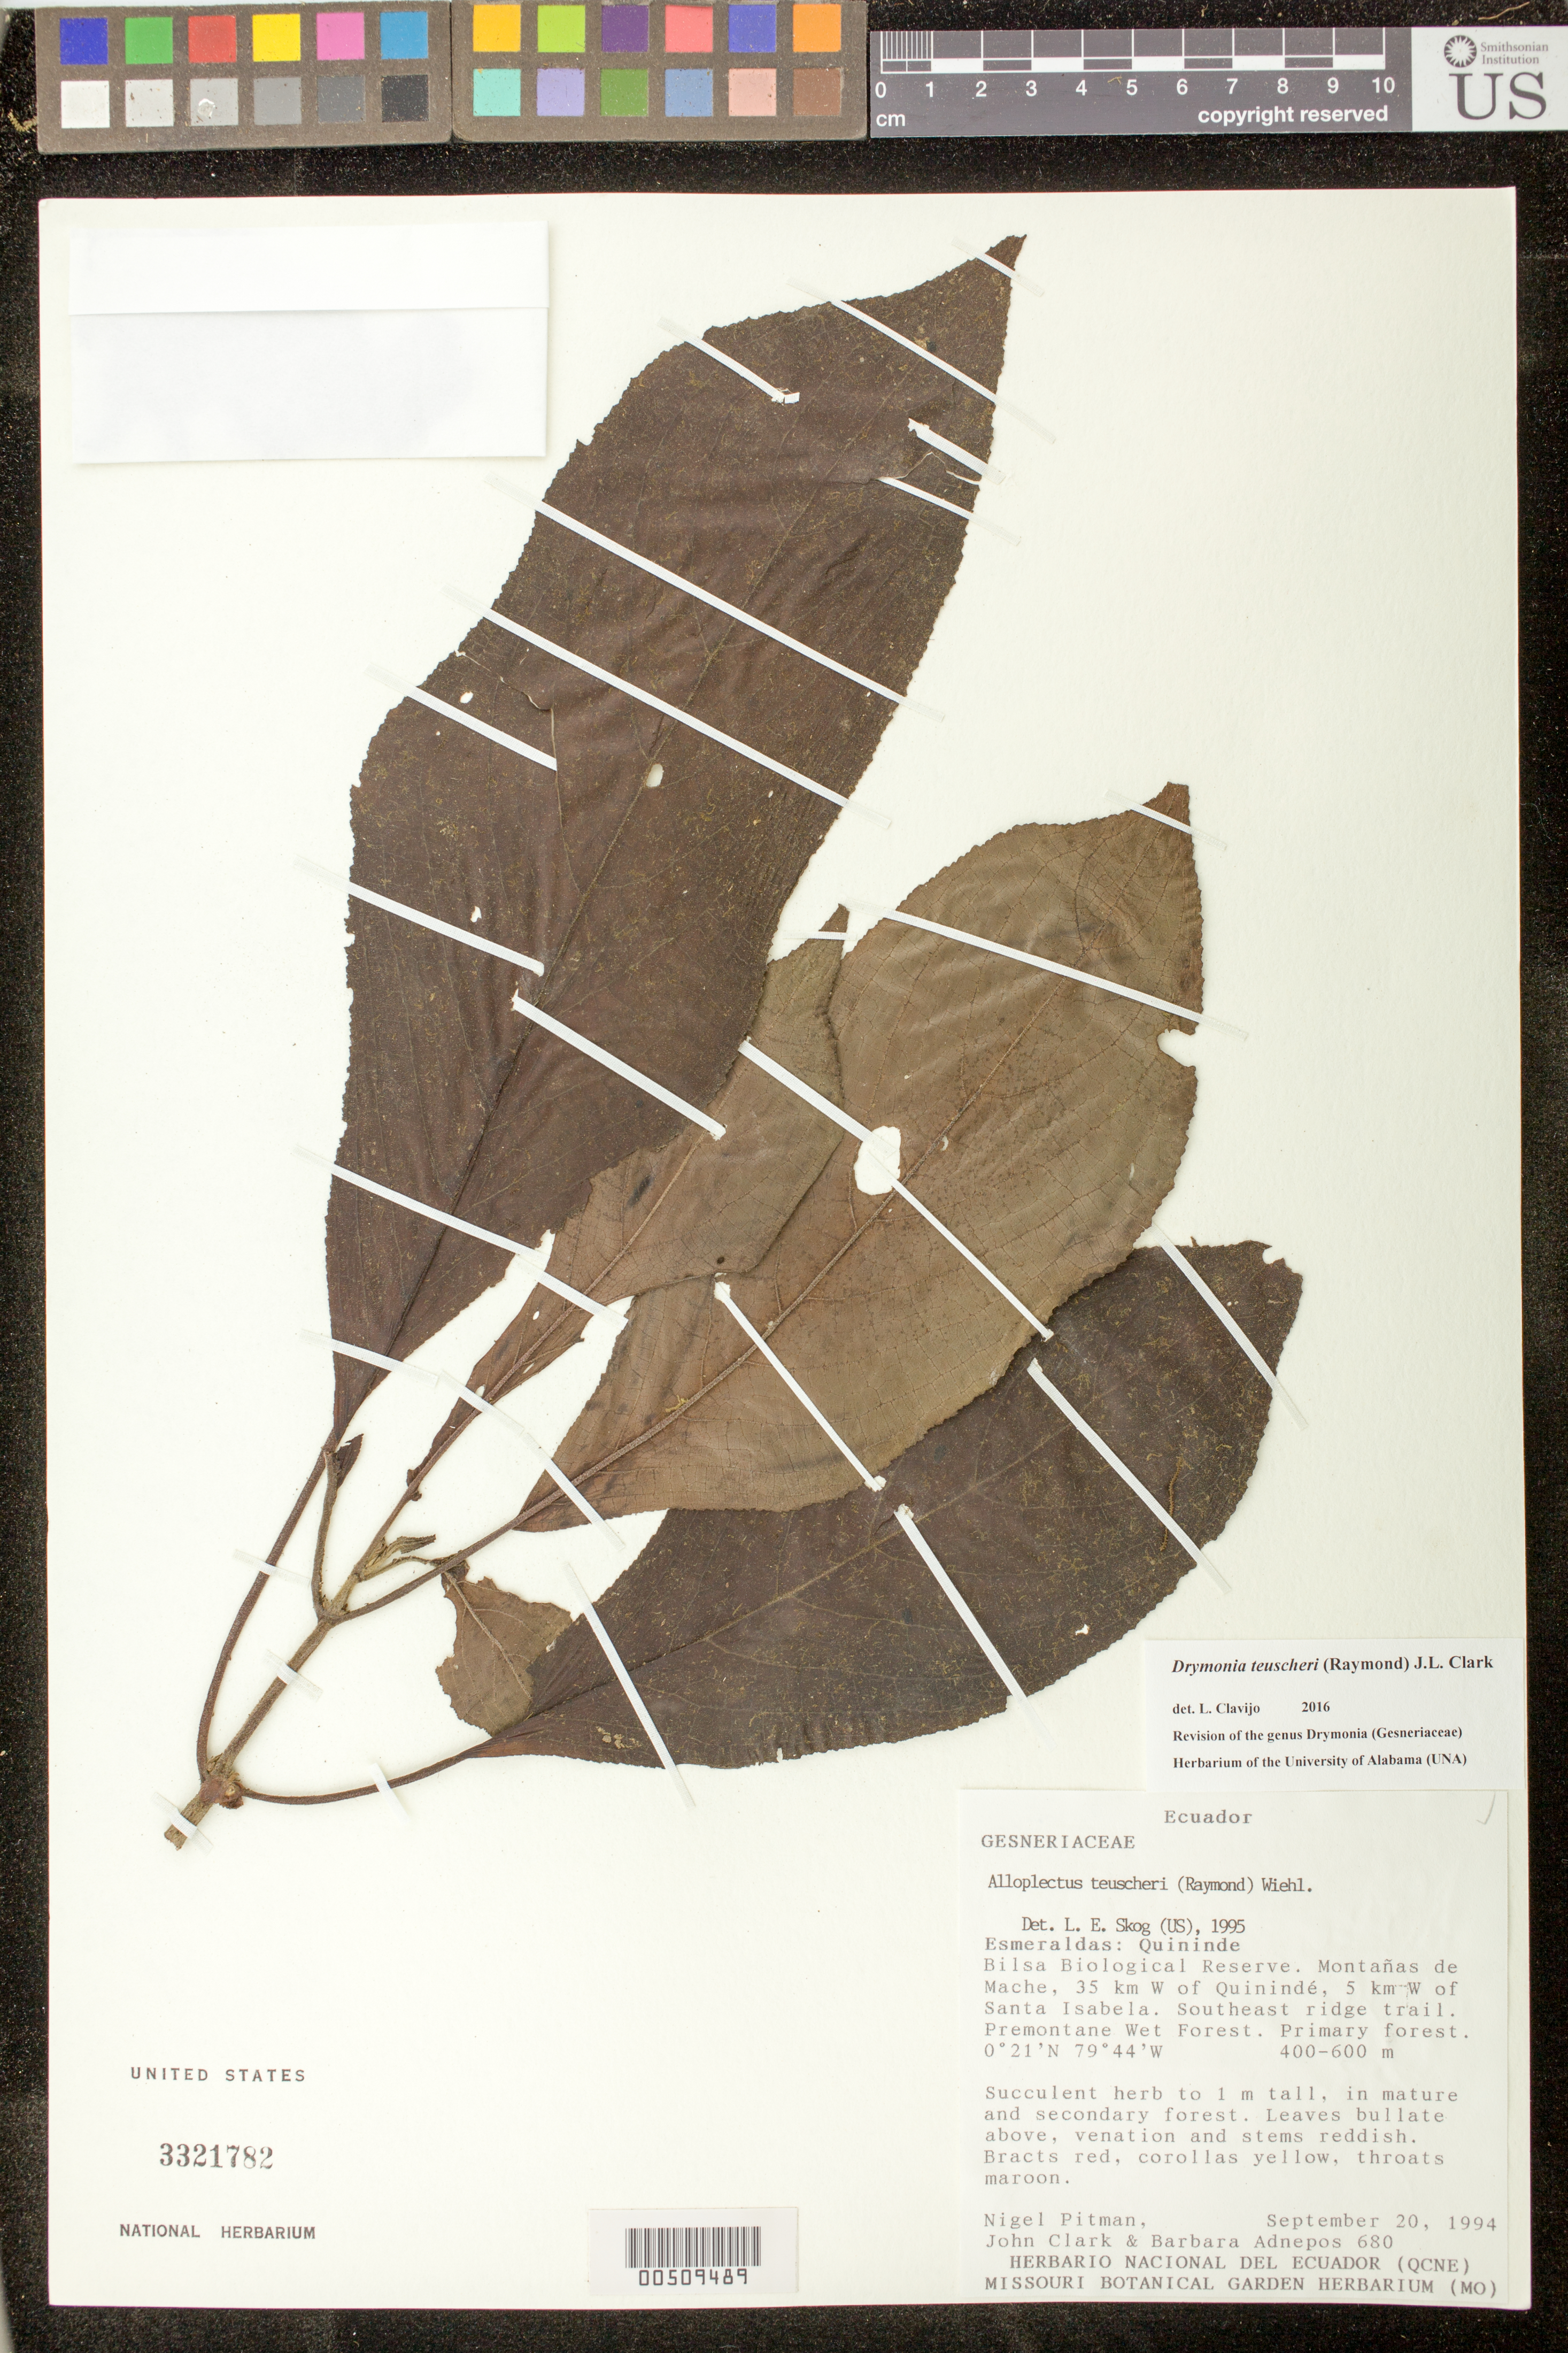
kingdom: Plantae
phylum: Tracheophyta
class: Magnoliopsida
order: Lamiales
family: Gesneriaceae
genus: Drymonia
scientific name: Drymonia teuscheri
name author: (Raymond) J.L. Clark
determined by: Skog, Laurence E.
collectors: N. Pitman, J. L. Clark & B. Adnepos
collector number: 680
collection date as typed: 20 Sep 1994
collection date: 1994-09-20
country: Ecuador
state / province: Esmeraldas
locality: Quininde; Bilsa Biological Station, Montañas de Mache, 35 km W of Quinindé, 5 km W of Santa Isabela; SE ridge trail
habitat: Premontane wet forest, primary forest; in mature and secondary forest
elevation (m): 400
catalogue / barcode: US 3321782